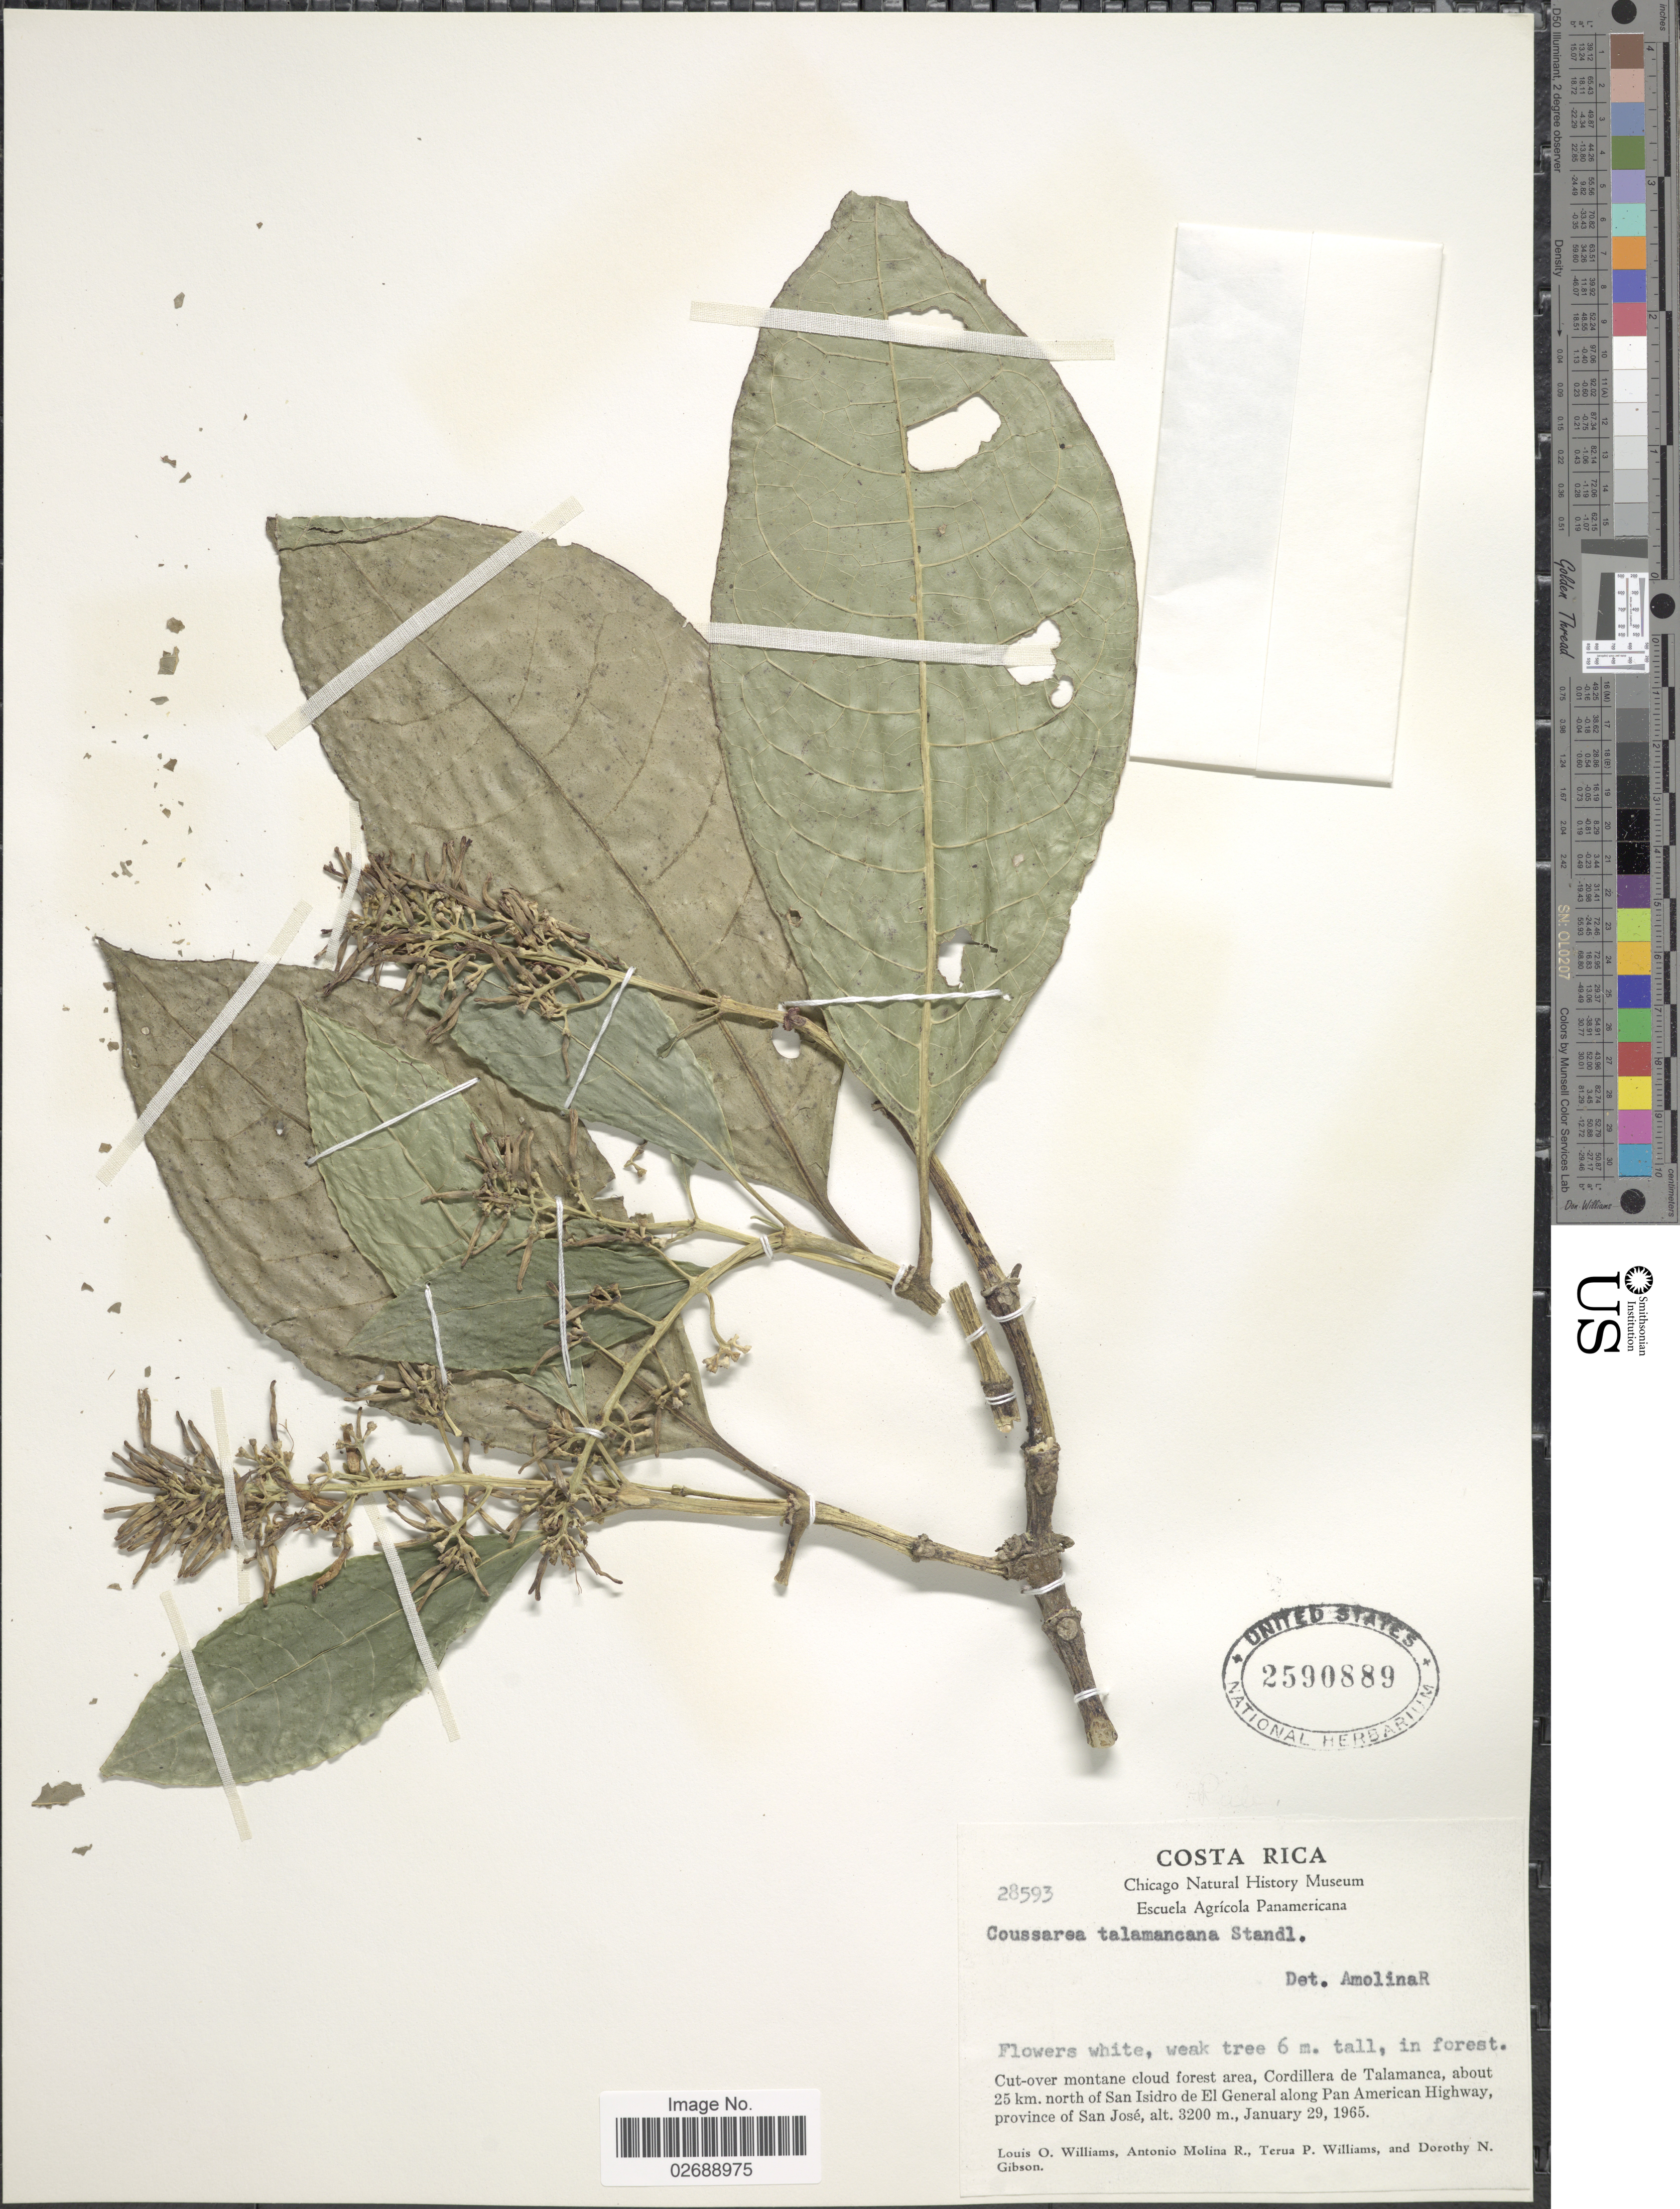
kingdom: Plantae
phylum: Tracheophyta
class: Magnoliopsida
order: Gentianales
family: Rubiaceae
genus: Coussarea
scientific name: Coussarea talamancana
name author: Standl.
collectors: L. O. Williams, A. Molina R., T. P. Williams & D. N. Gibson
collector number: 28593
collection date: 1965-01-29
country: Costa Rica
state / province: San José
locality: Cut-over montane cloud forest area, Cordillera de Talamanca, about 25 km. north of San Isidro of El General along Pan American Highway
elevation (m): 3200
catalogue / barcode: US 2590889